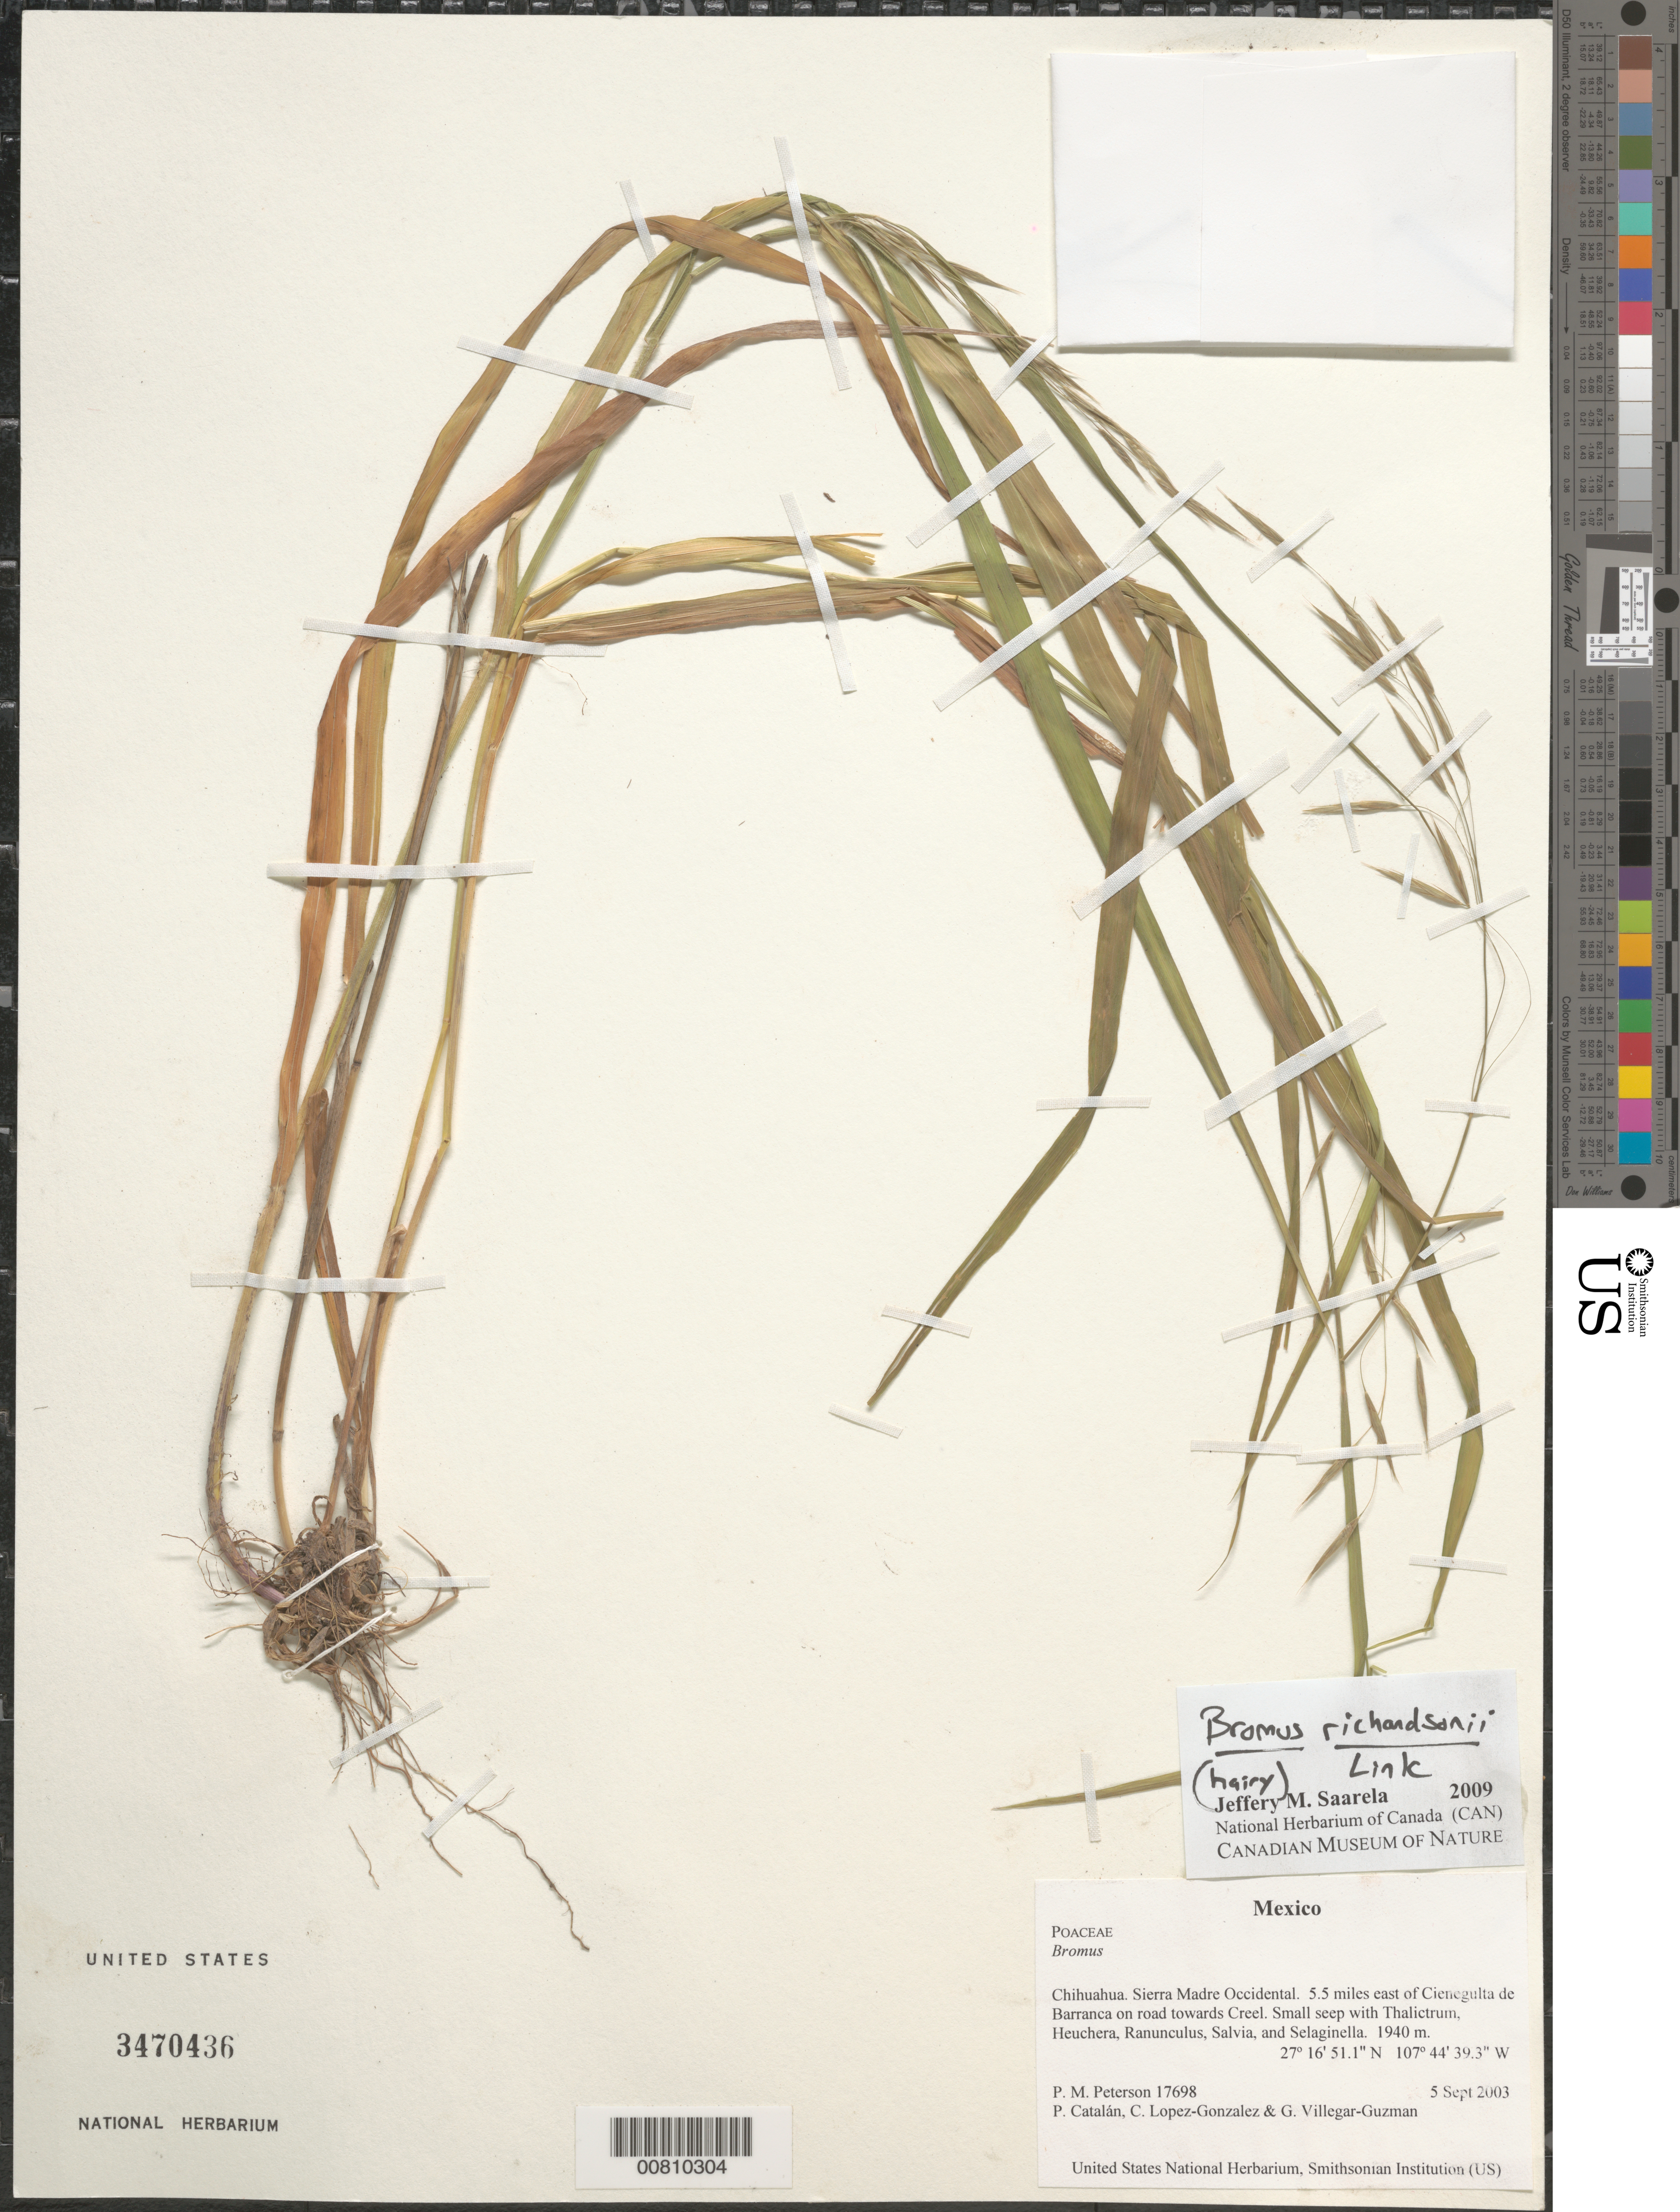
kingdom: Plantae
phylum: Tracheophyta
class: Liliopsida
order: Poales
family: Poaceae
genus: Bromus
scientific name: Bromus richardsonii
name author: Link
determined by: Saarela, J. M., (CAN), Canadian Museum of Nature (CANADA)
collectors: P. M. Peterson, P. Catalán, C. Lopez-Gonzalez & G. Villegar-Guzman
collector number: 17698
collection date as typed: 05 Sep 2003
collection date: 2003-09-05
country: Mexico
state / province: Chihuahua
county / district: Sierra Madre Occidental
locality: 5.5 miles east of Cienegulta de Barranca on road towards Creel. Small seep with Thalictrum, Heuchera, Ranunculus, Salvia, and Selaginella.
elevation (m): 1940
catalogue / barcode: US 3470436